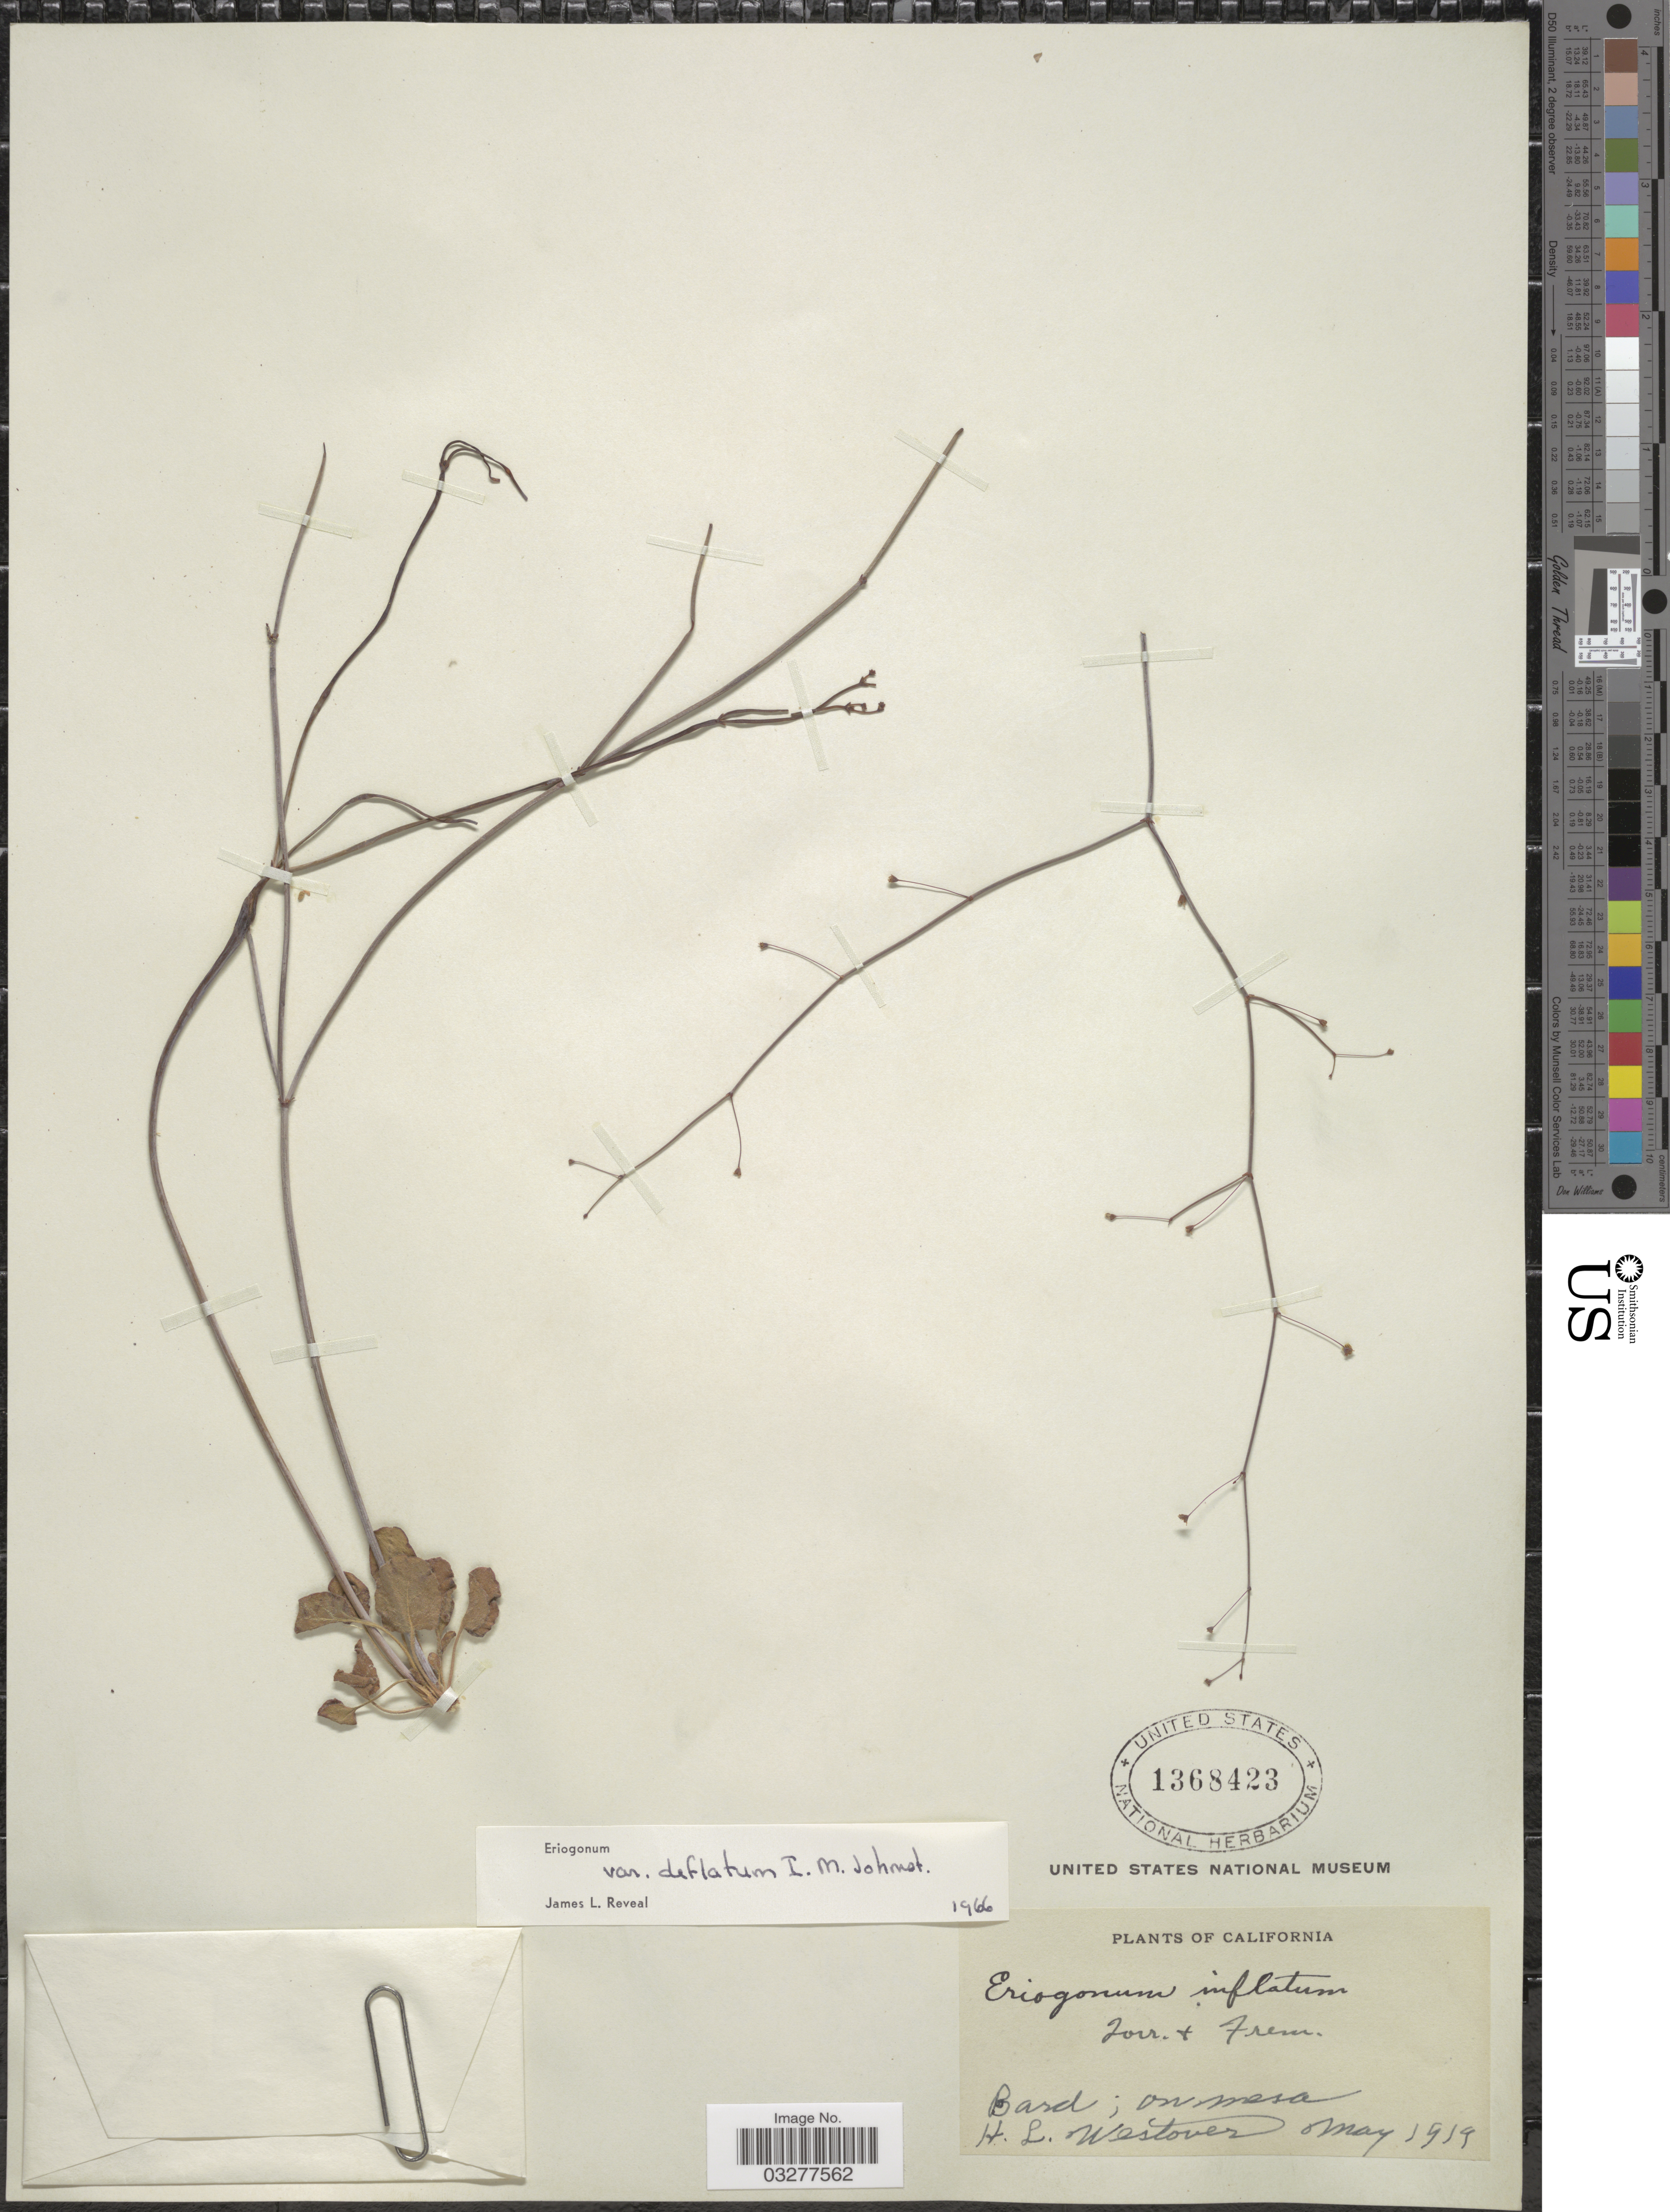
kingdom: Plantae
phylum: Tracheophyta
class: Magnoliopsida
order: Caryophyllales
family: Polygonaceae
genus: Eriogonum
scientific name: Eriogonum inflatum var. deflatum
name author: I.M. Johnst.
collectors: H. Westover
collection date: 1919-05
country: United States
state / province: California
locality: Bard; on mesa.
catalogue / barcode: US 1368423